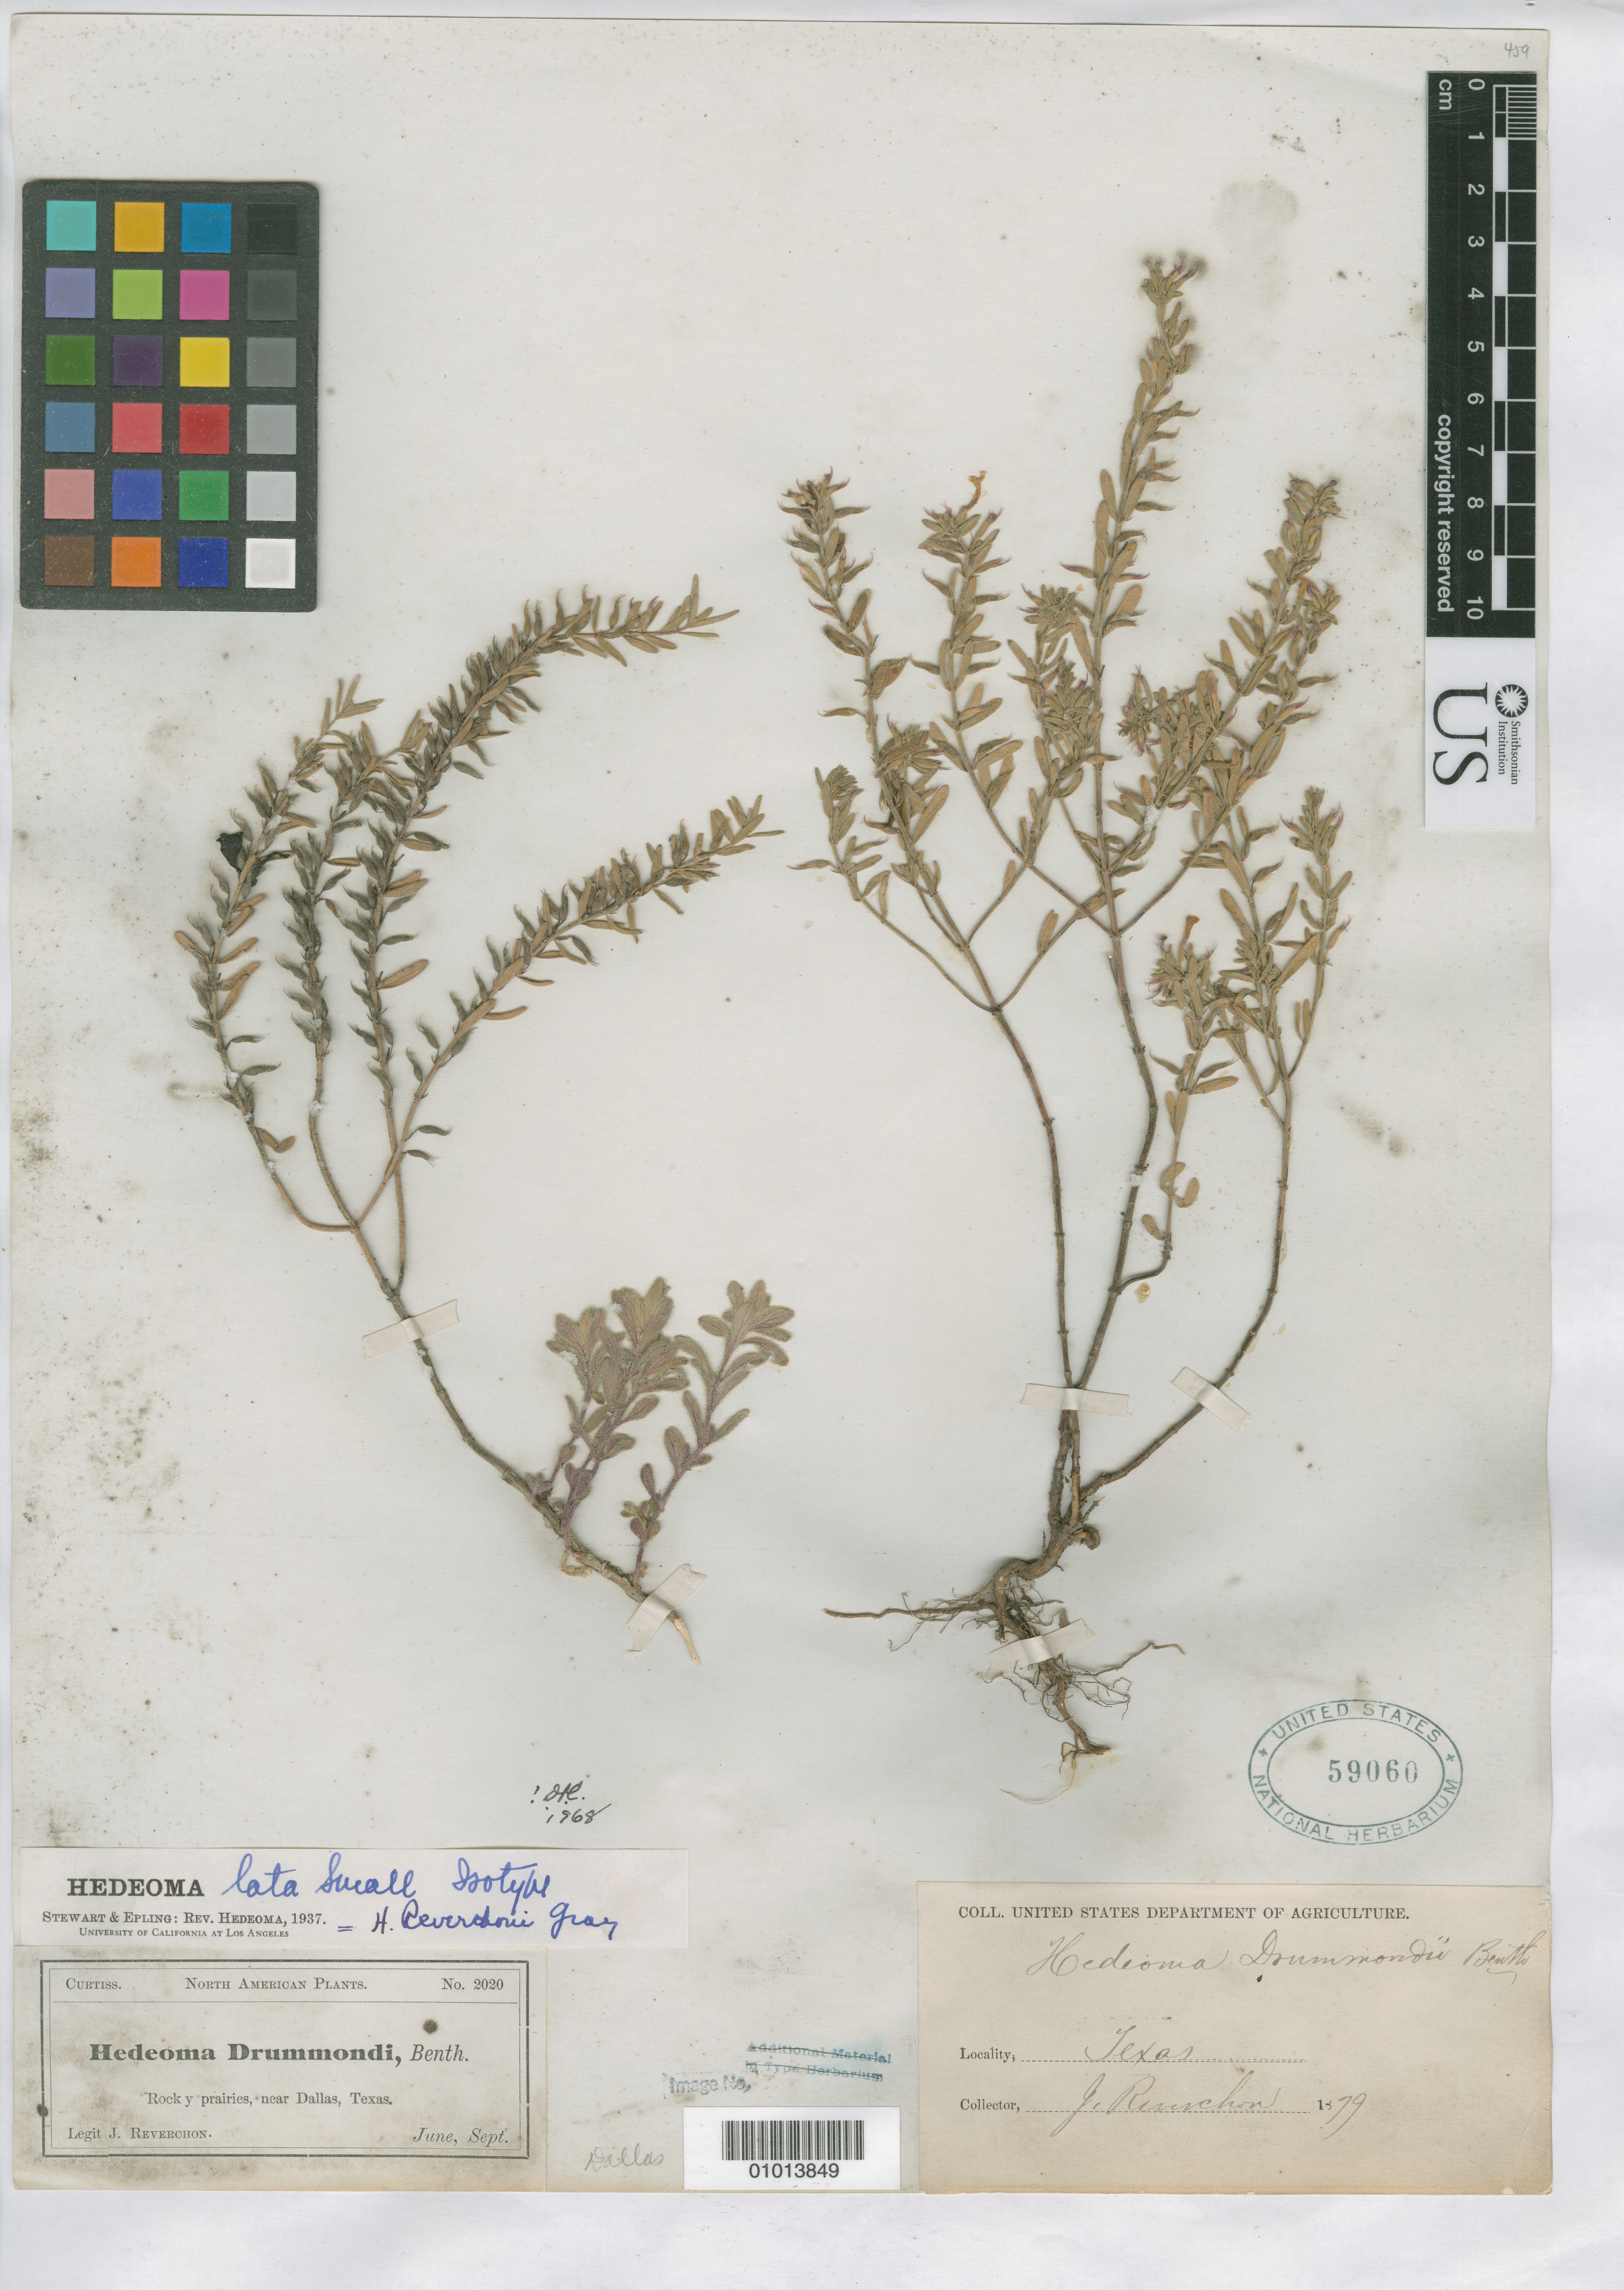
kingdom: Plantae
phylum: Tracheophyta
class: Magnoliopsida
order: Lamiales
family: Lamiaceae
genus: Hedeoma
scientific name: Hedeoma lata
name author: Small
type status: Type Collection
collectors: J. Reverchon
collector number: Herb. Curtiss 2020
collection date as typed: Jun 1879 and -- Sep 1879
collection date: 1879-06,1879-09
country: United States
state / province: Texas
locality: Rocky prairies, near Dallas.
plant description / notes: Annotated by Stewart & Epling (1937) as "isotype". Small (p. 1337) designated type but label on US duplicates and "holotype" at NY ("June, Sept.") suggests syntypes.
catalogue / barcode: US 59060